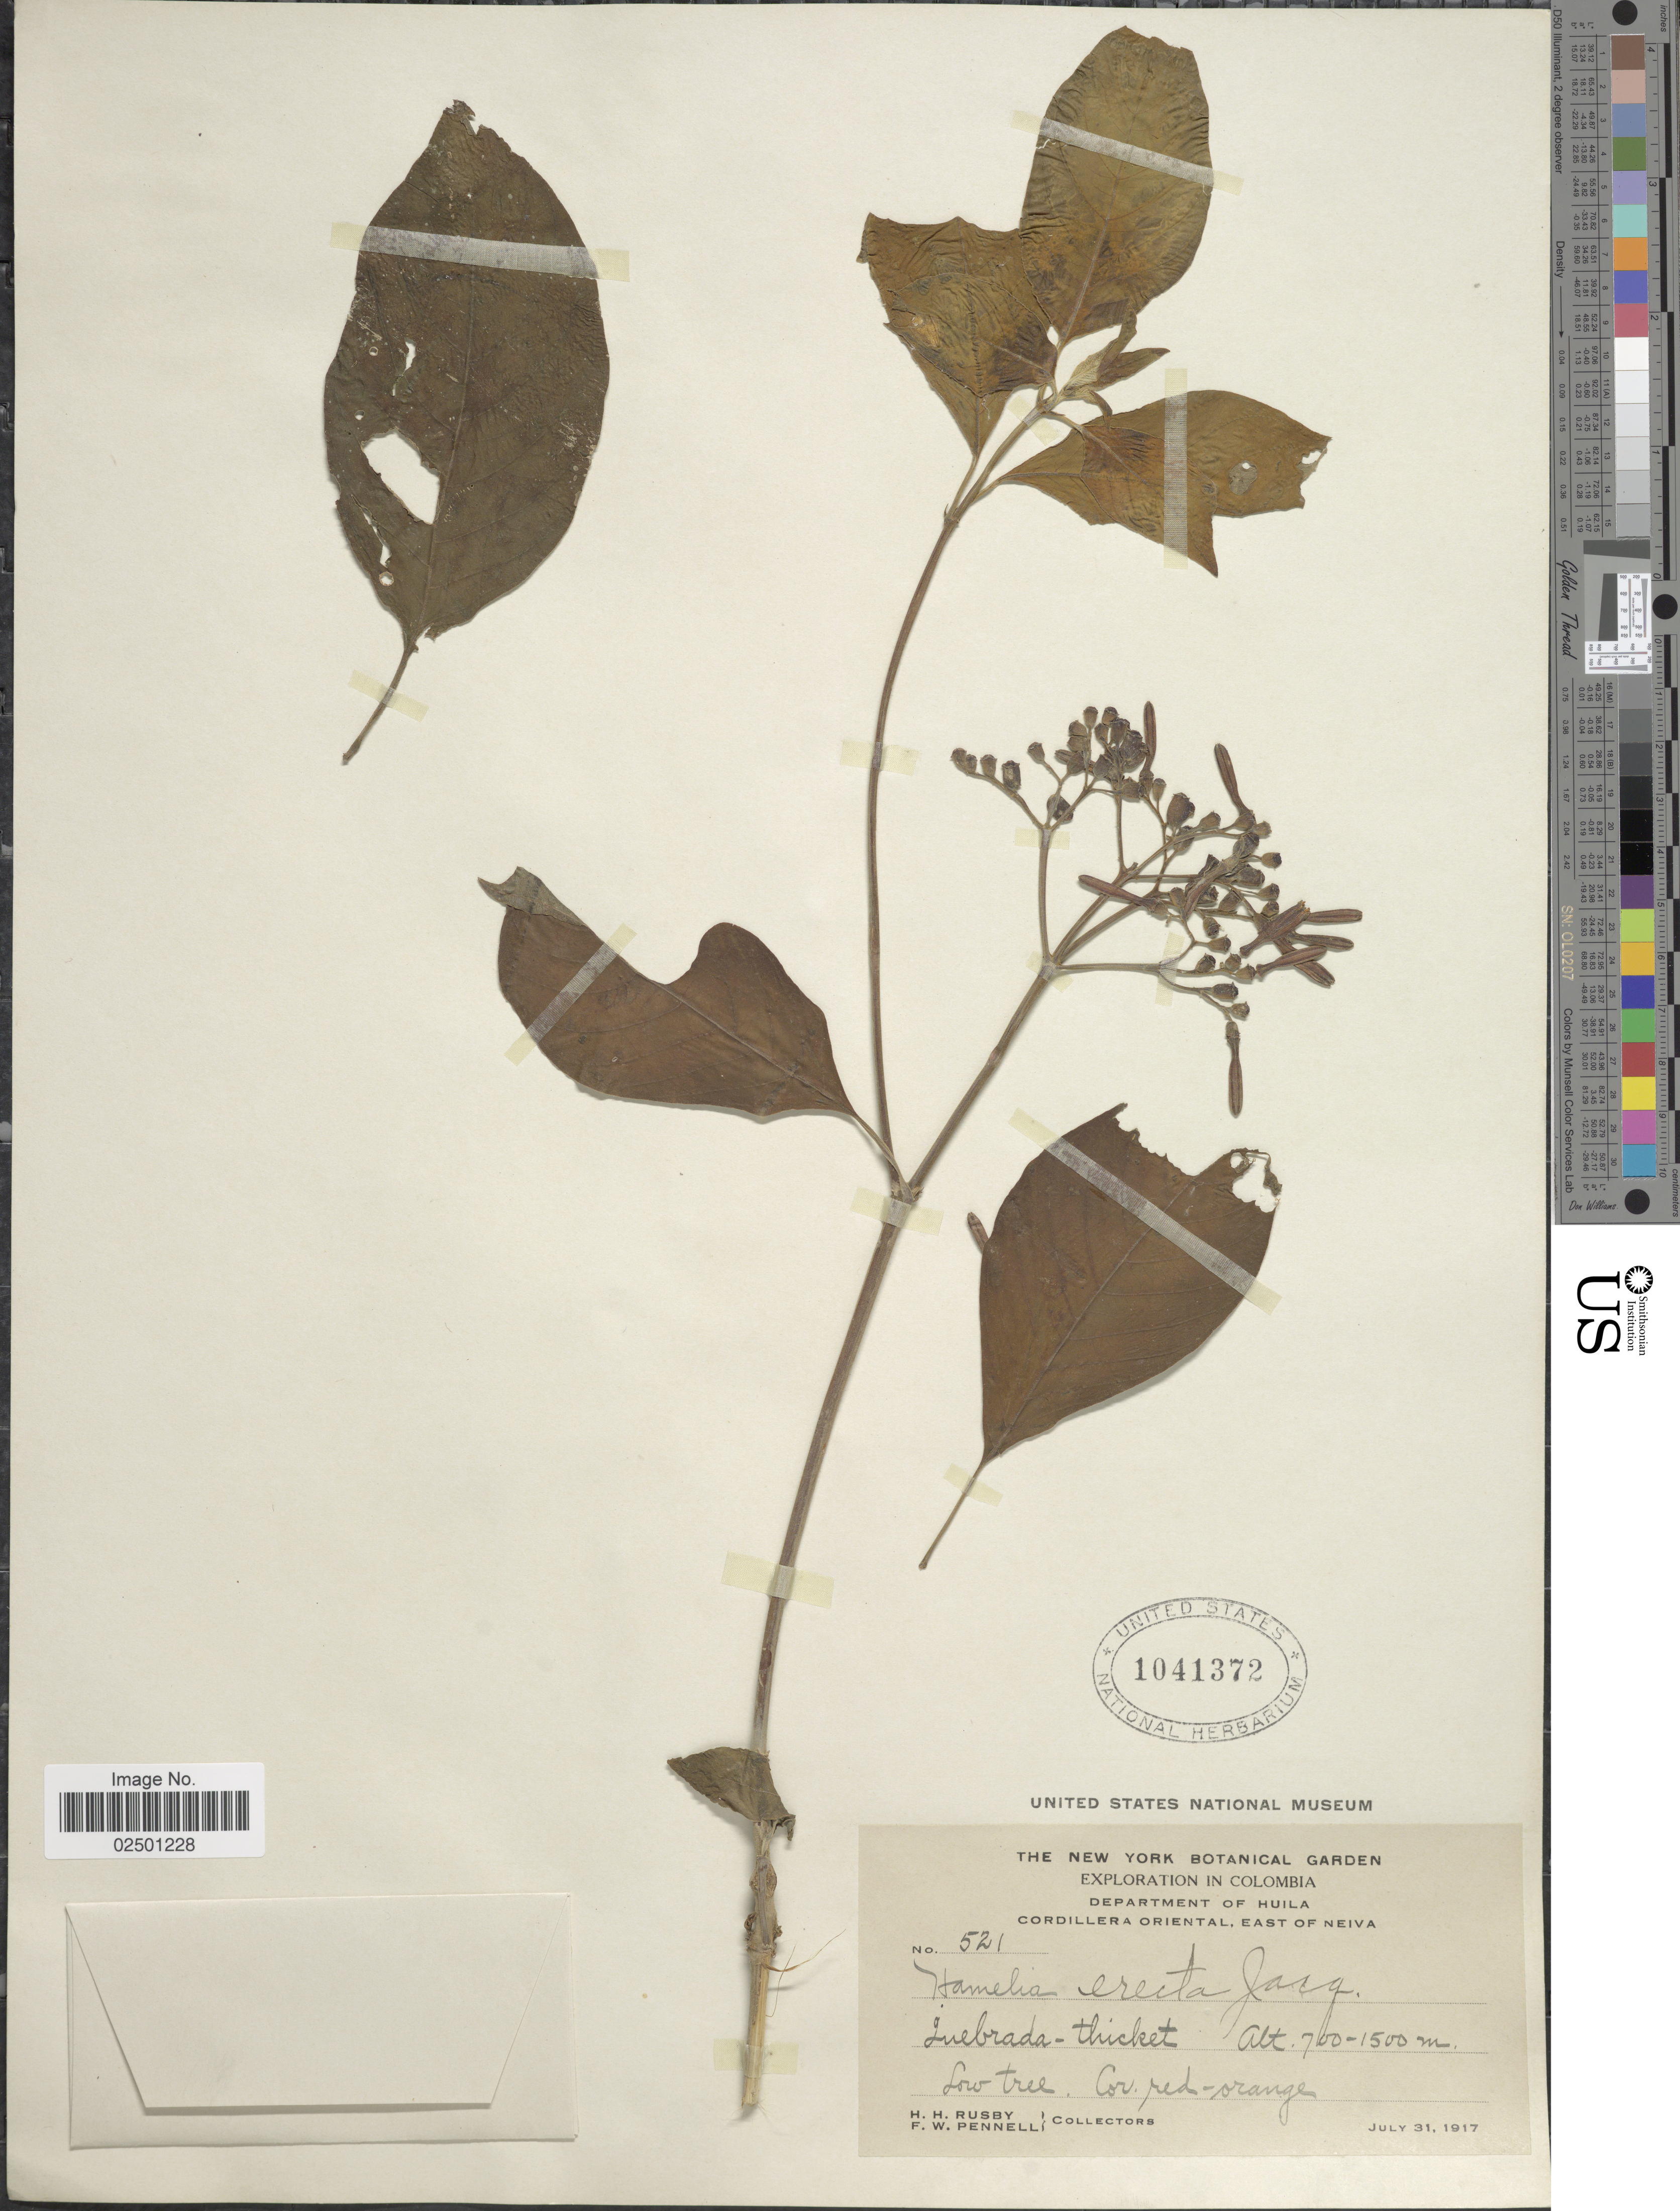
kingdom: Plantae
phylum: Tracheophyta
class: Magnoliopsida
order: Gentianales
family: Rubiaceae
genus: Hamelia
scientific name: Hamelia patens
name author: Jacq.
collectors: H. H. Rusby & F. W. Pennell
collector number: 521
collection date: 1917-07-31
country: Colombia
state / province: Huila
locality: Department of Huila. Cordillera Oriental, East of Neiva.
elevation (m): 700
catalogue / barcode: US 1041372